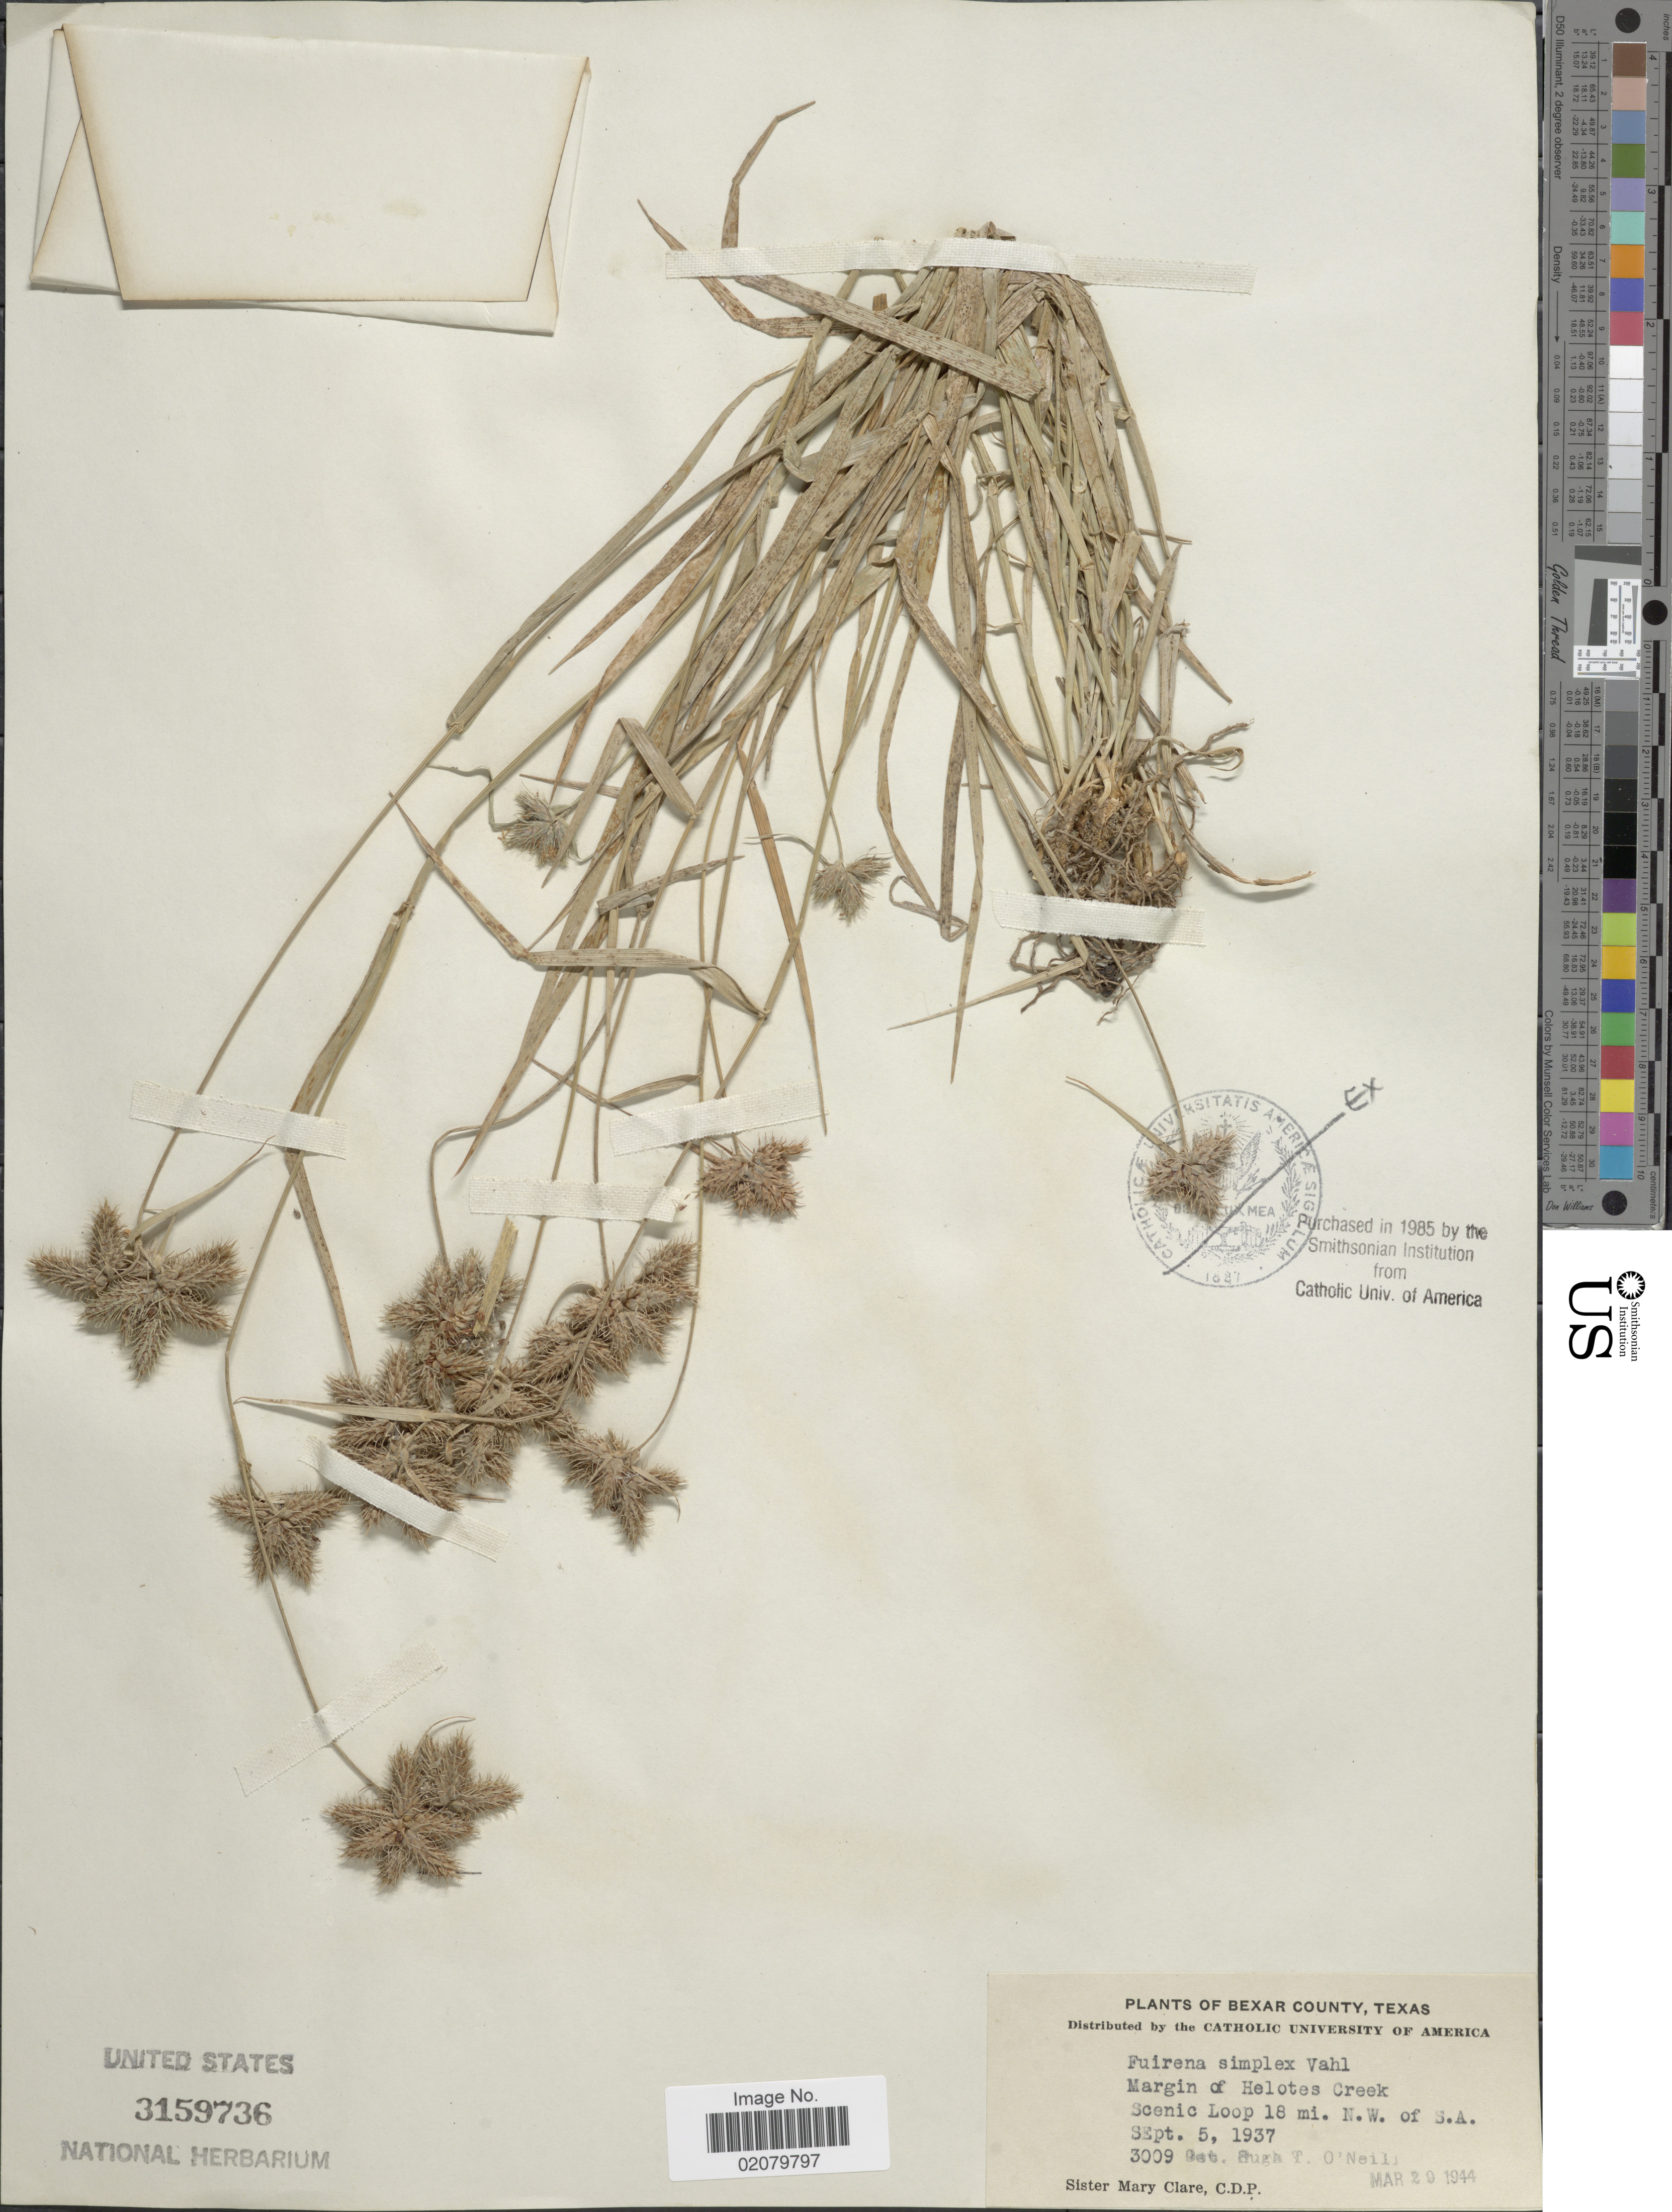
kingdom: Plantae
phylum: Tracheophyta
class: Liliopsida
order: Poales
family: Cyperaceae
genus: Fuirena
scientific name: Fuirena simplex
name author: Vahl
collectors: M. Clare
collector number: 3009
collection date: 1937-09-05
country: United States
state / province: Texas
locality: Bexar County, Margin of Helotes Creek, Scenic Loop 18 mi. N.W. of S.A.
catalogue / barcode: US 3159736